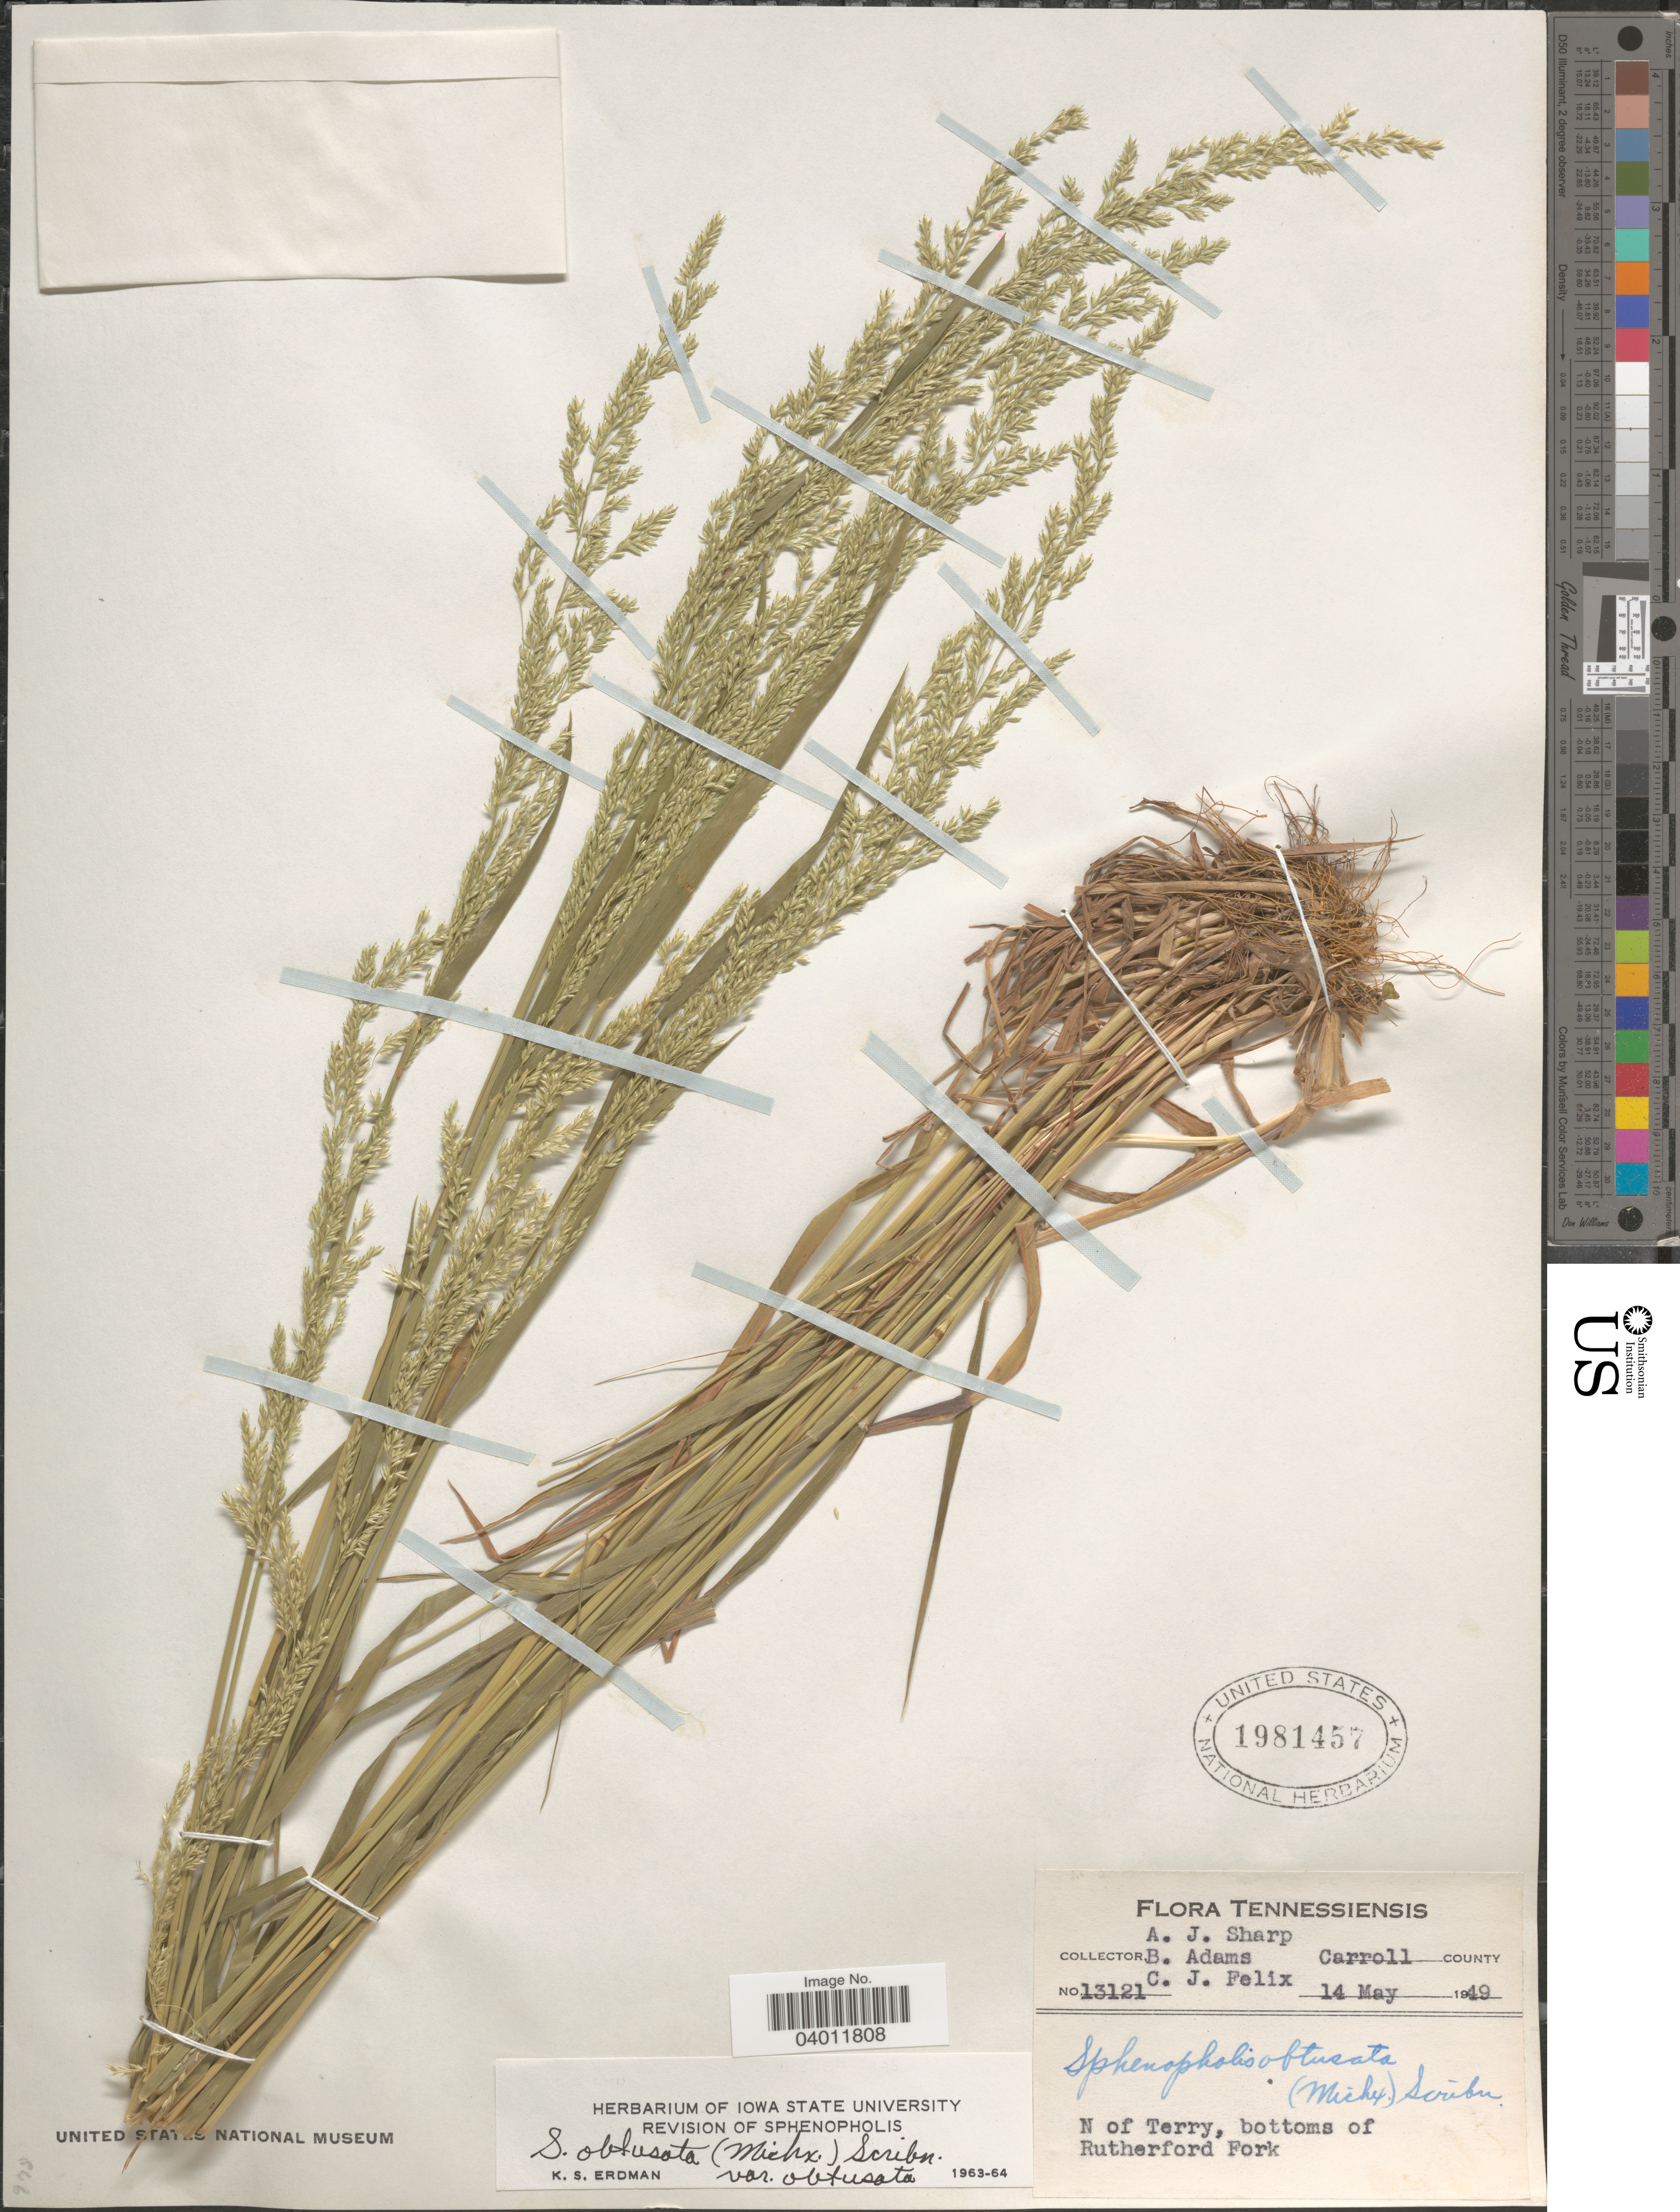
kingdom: Plantae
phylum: Tracheophyta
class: Liliopsida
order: Poales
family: Poaceae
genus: Sphenopholis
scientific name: Sphenopholis obtusata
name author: (Michx.) Scribn.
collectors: A. J. Sharp, B. Adams & C. Felix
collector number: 13121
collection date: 1949-05-14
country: United States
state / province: Tennessee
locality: Carroll County. N of Terry, bottoms of Rutherford Fork.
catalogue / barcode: US 1981457